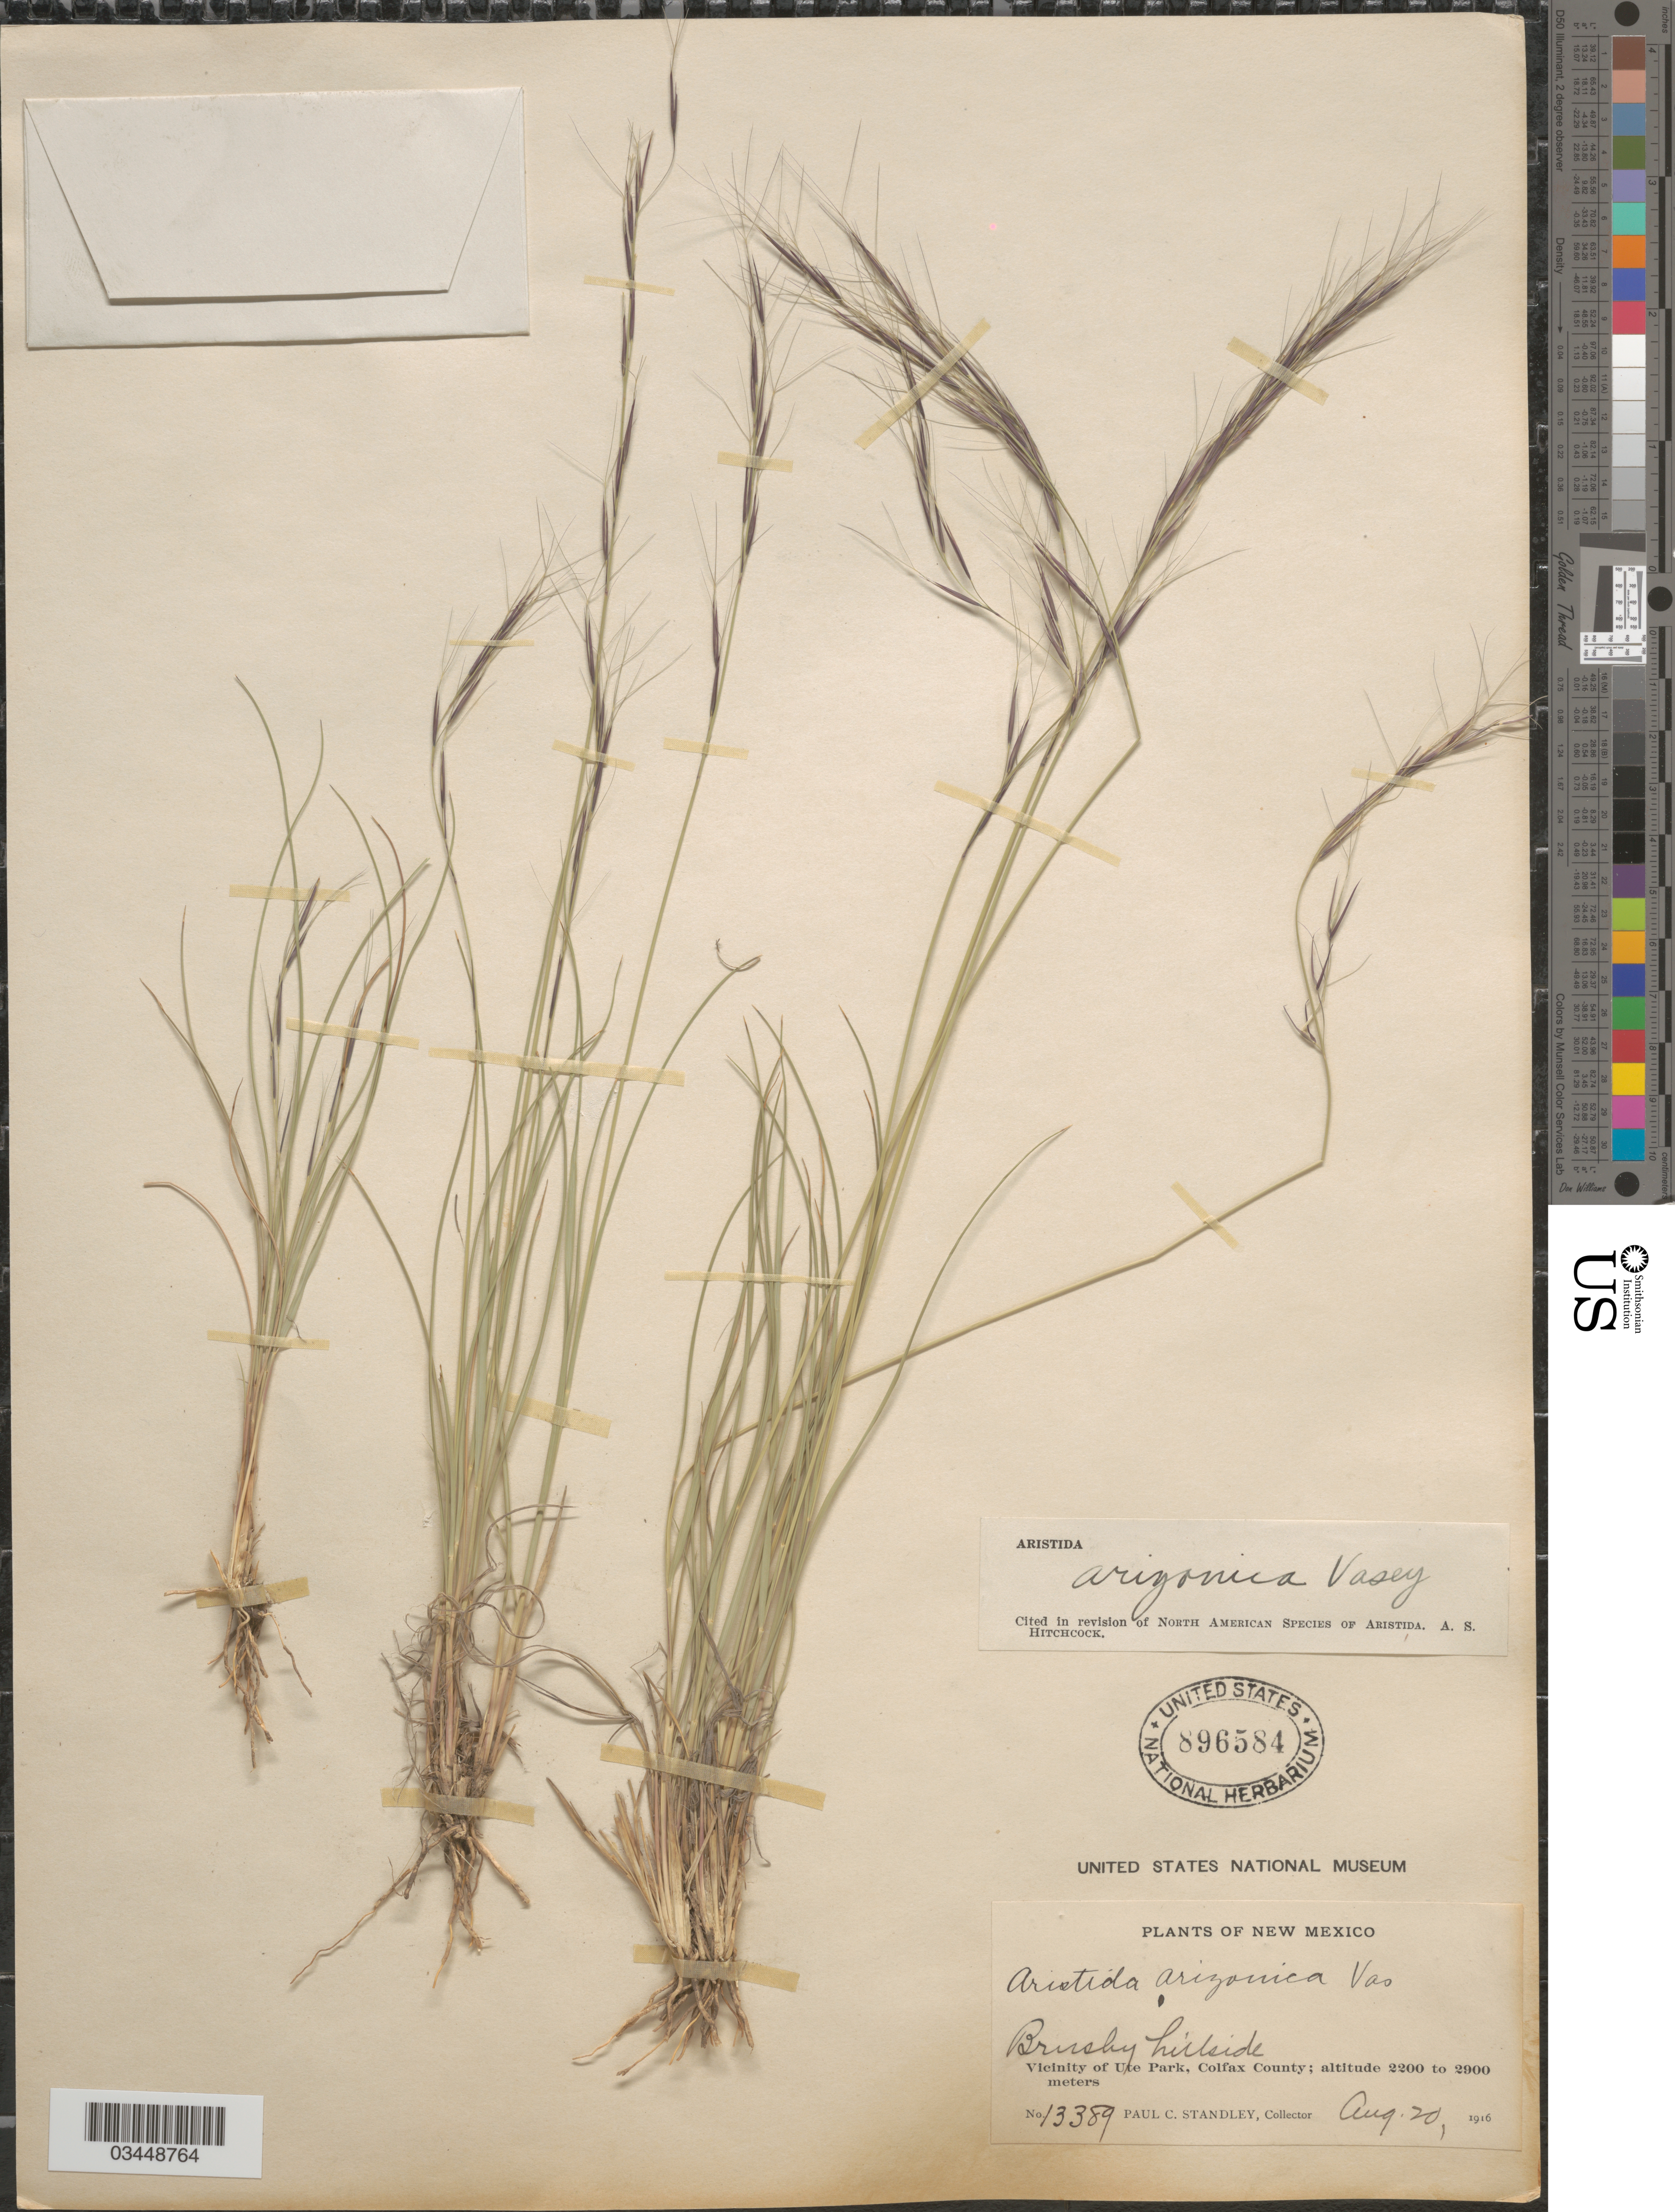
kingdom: Plantae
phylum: Tracheophyta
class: Liliopsida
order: Poales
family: Poaceae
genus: Aristida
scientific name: Aristida arizonica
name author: Vasey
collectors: P. C. Standley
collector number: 13389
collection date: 1916-08-20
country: United States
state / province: New Mexico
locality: Brushy hillside. Vicinity of Ute Park, Colfax County.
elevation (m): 2200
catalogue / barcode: US 896584